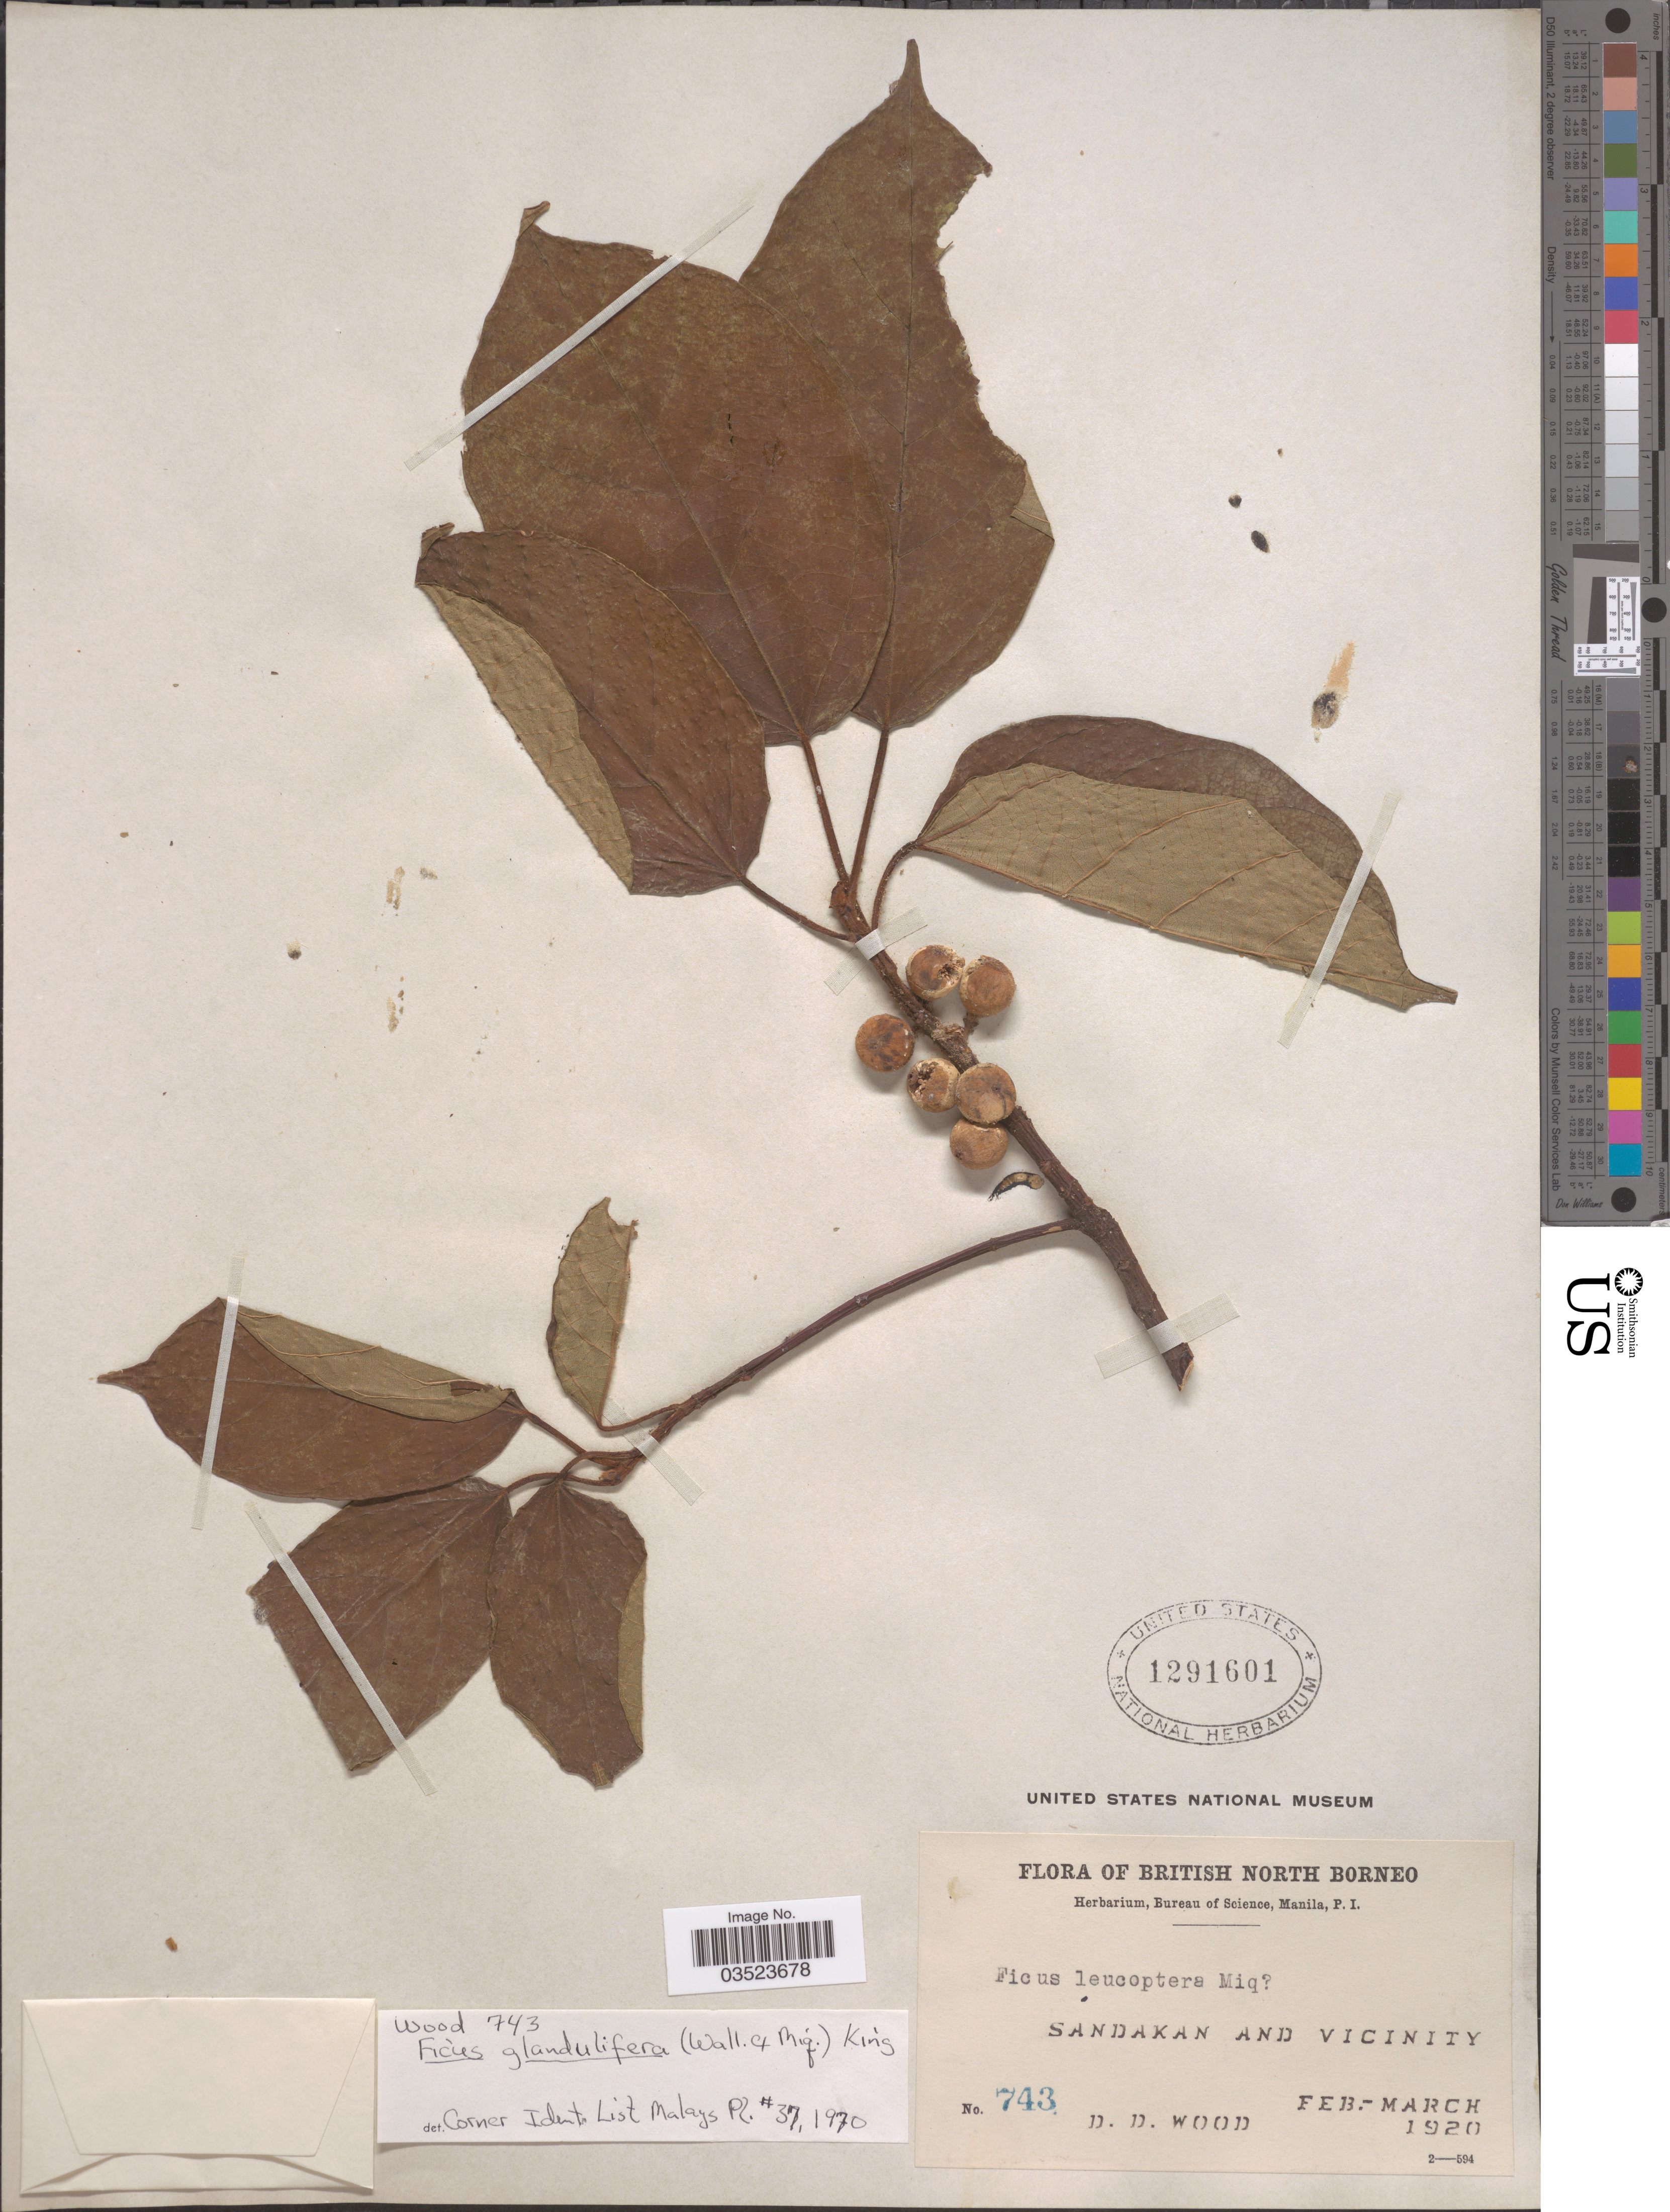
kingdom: Plantae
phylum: Tracheophyta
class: Magnoliopsida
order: Rosales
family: Moraceae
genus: Ficus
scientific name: Ficus glandulifera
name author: Summerh.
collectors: D. Wood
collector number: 743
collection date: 1920-02/1920-03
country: Malaysia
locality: British North Borneo. Sandakan and vicinity.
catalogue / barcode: US 1291601